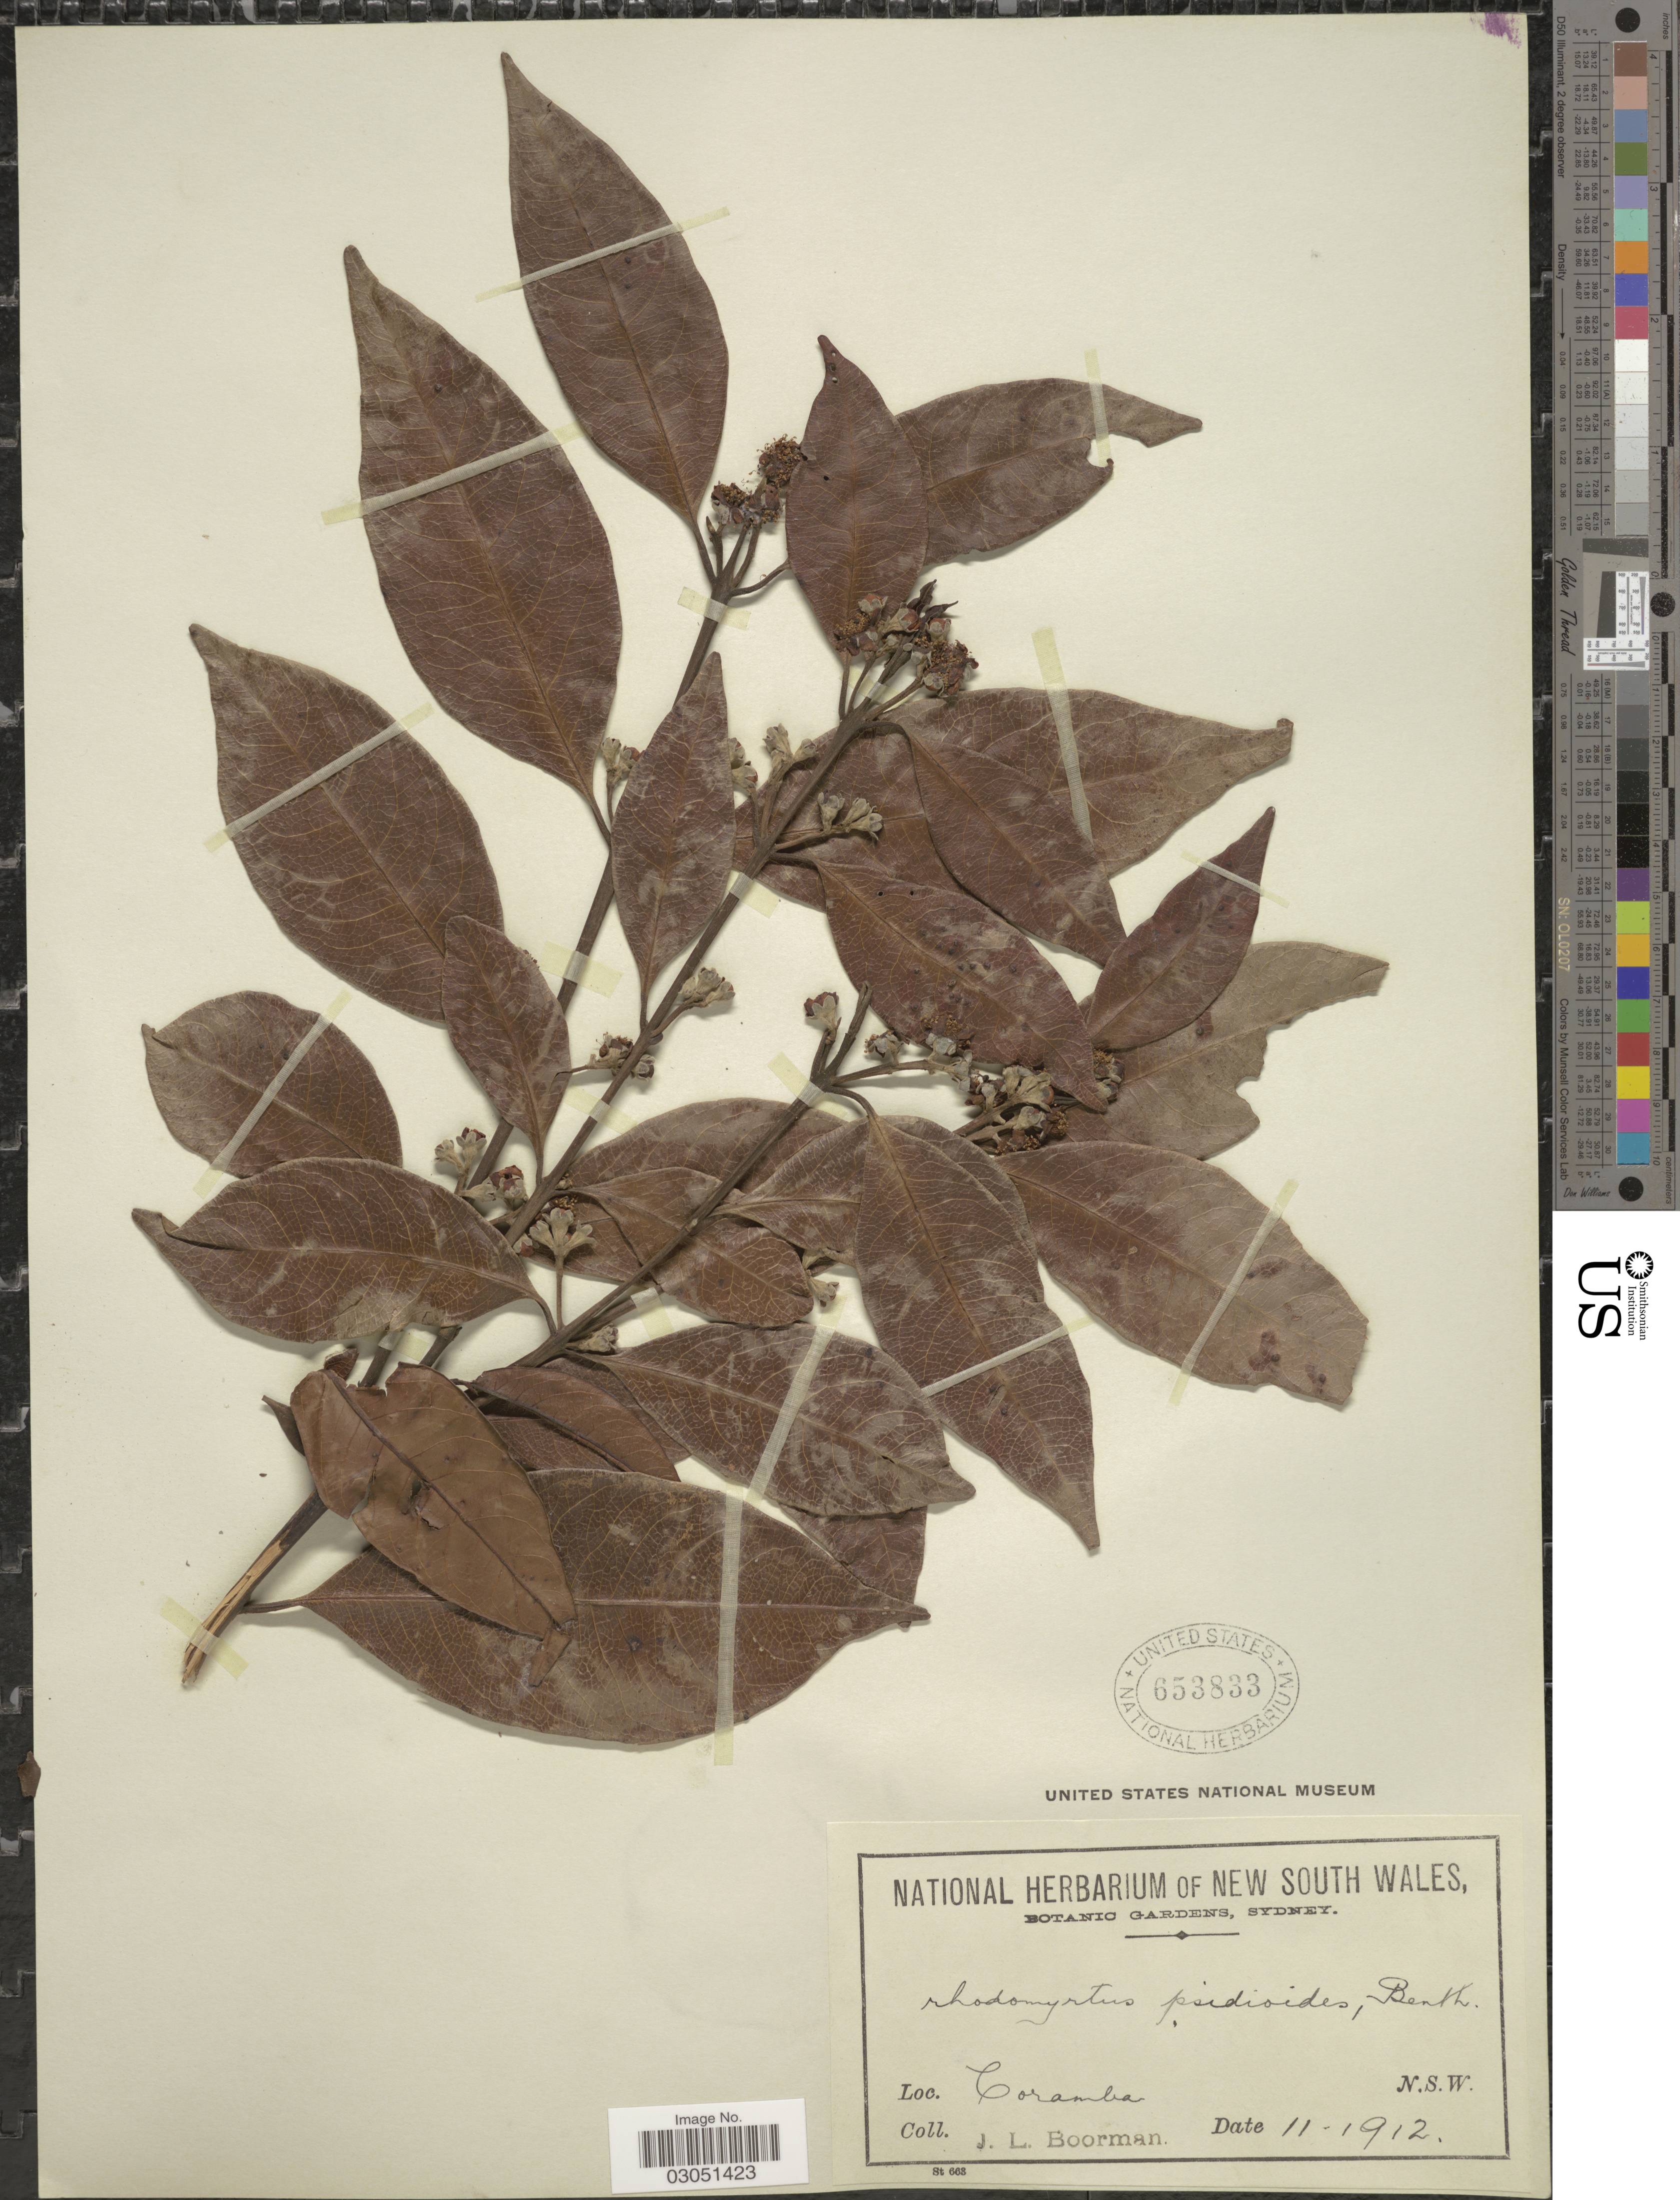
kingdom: Plantae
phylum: Tracheophyta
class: Magnoliopsida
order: Myrtales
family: Myrtaceae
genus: Rhodomyrtus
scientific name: Rhodomyrtus psidioides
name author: (G. Don) Benth.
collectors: J. Boorman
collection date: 1912-11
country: Australia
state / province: New South Wales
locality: Coramba.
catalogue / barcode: US 653833